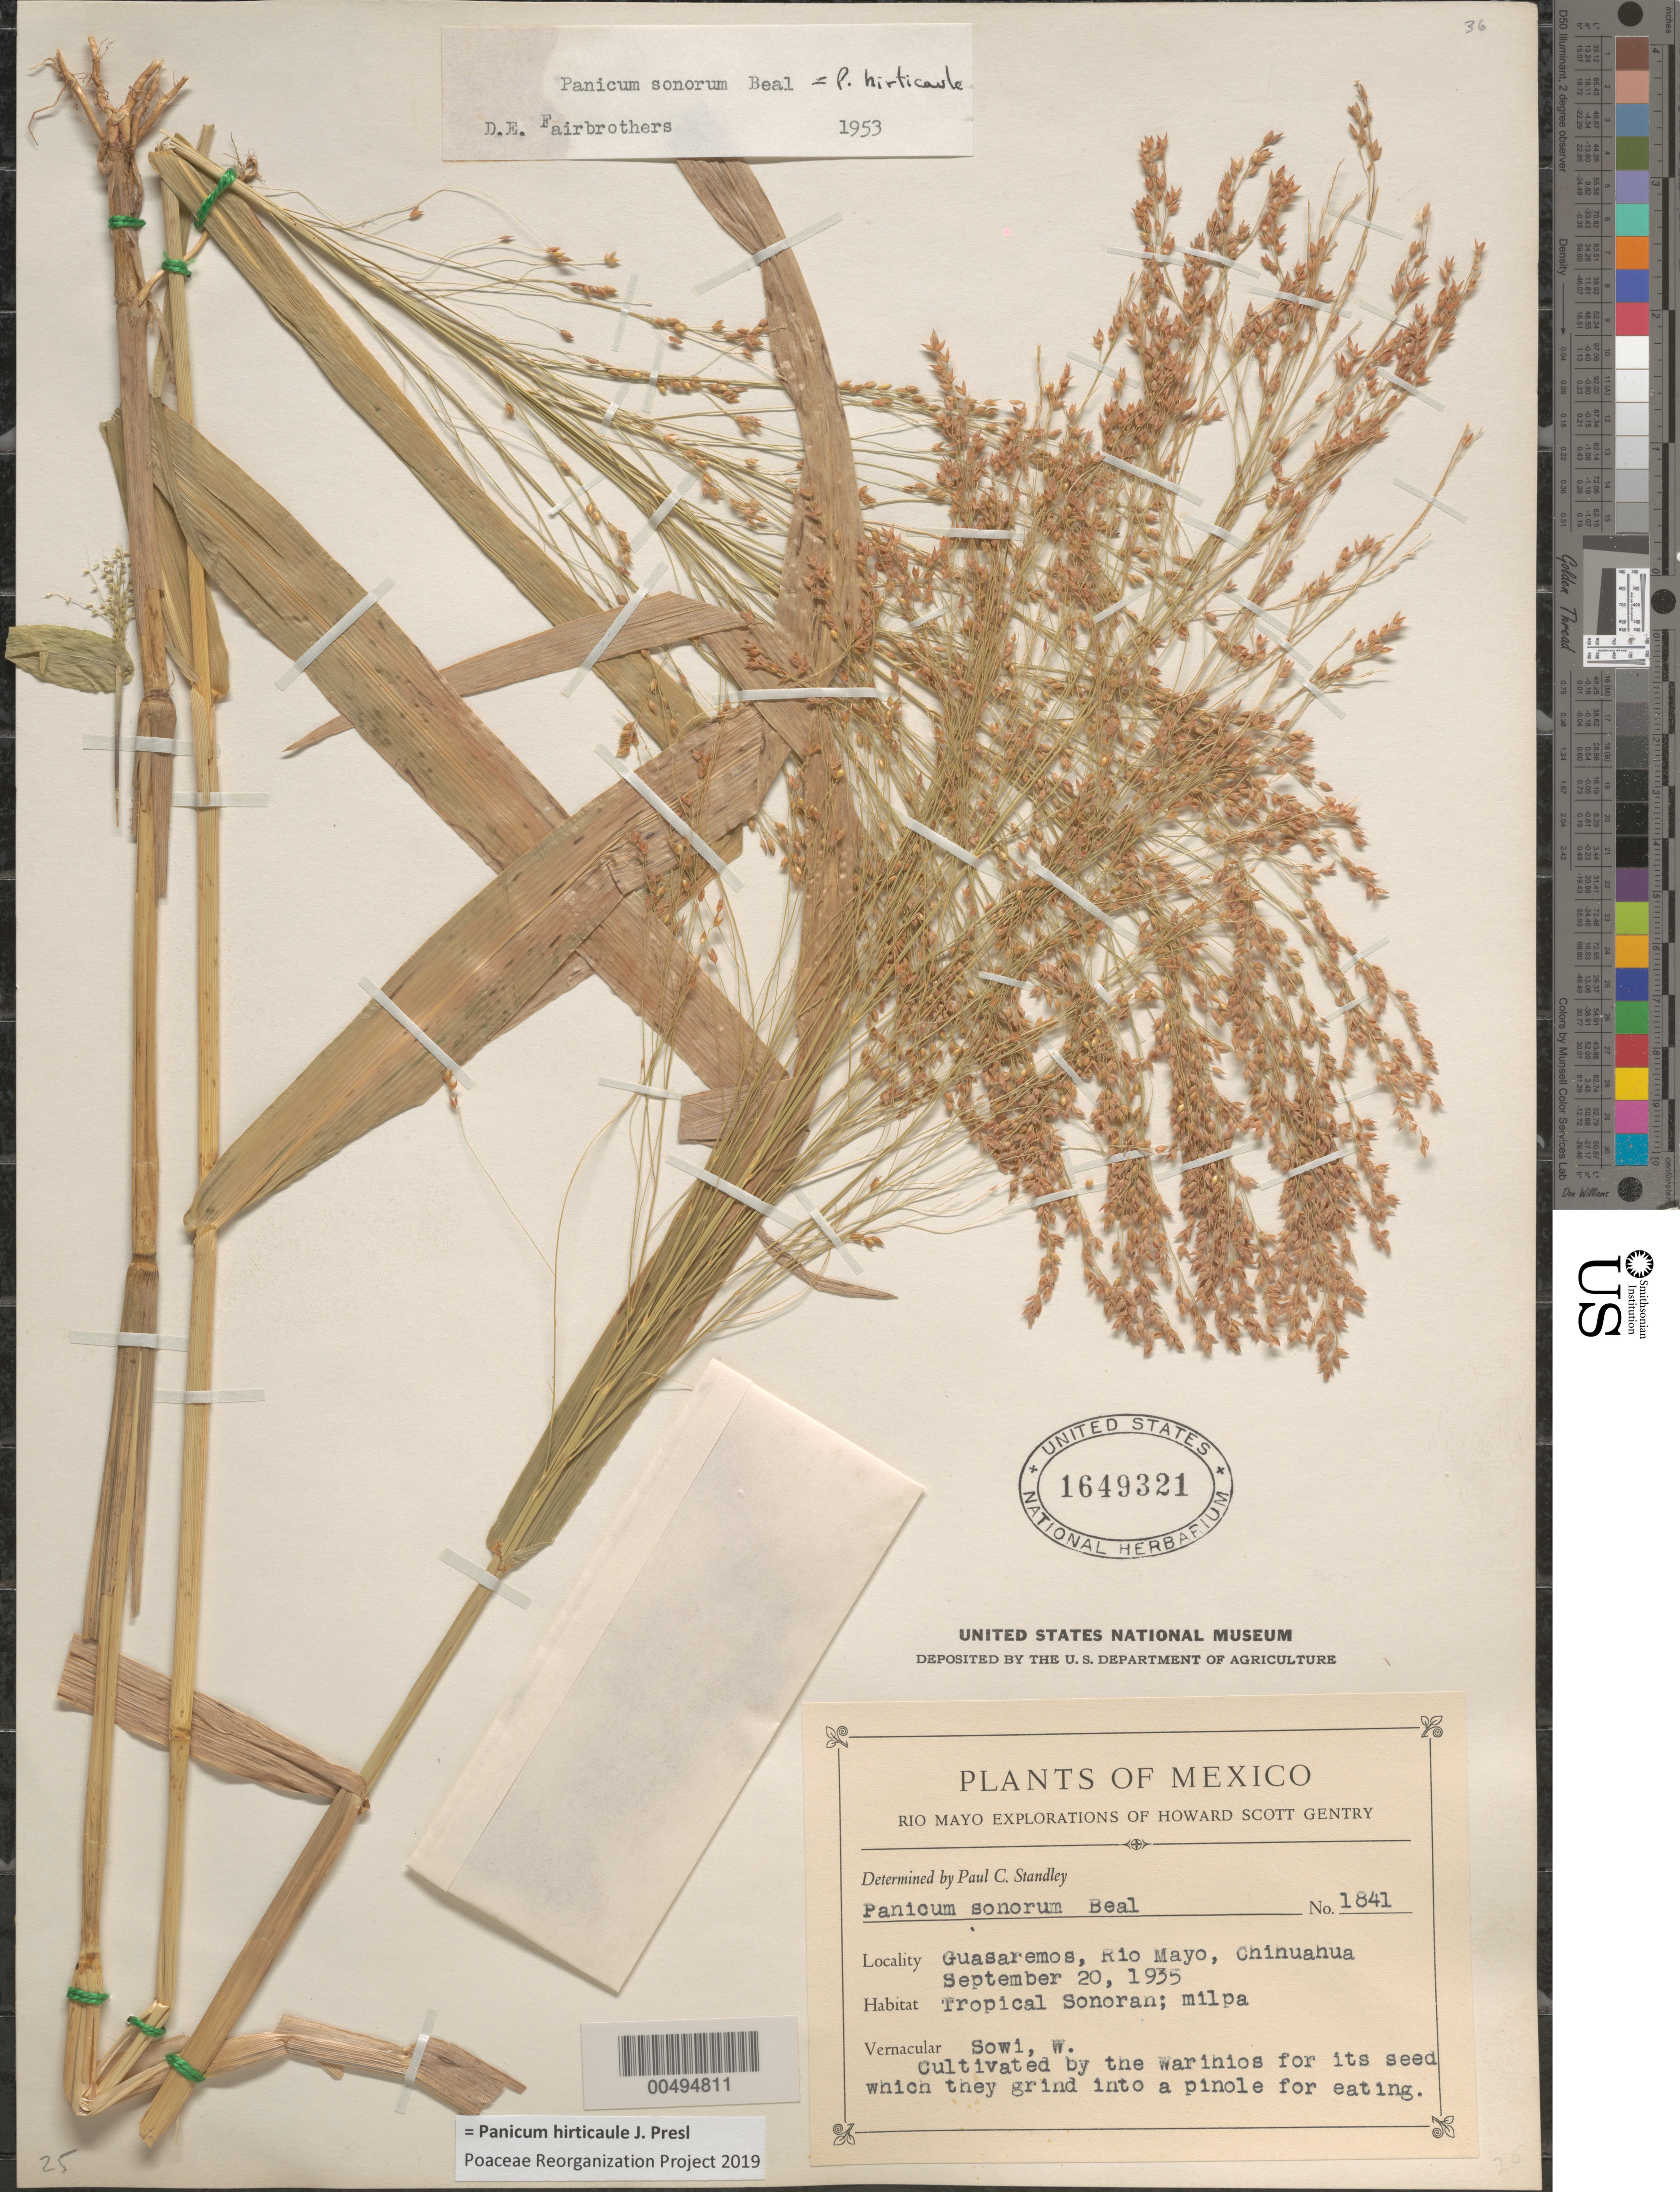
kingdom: Plantae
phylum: Tracheophyta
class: Liliopsida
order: Poales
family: Poaceae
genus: Panicum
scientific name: Panicum hirticaule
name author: J. Presl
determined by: Poaceae Reorganization Project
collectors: H. S. Gentry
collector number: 1841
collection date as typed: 20 Sep 1935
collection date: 1935-09-20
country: Mexico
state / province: Chihuahua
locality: Guasaremos, Rio Mayo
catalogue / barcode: US 1649321